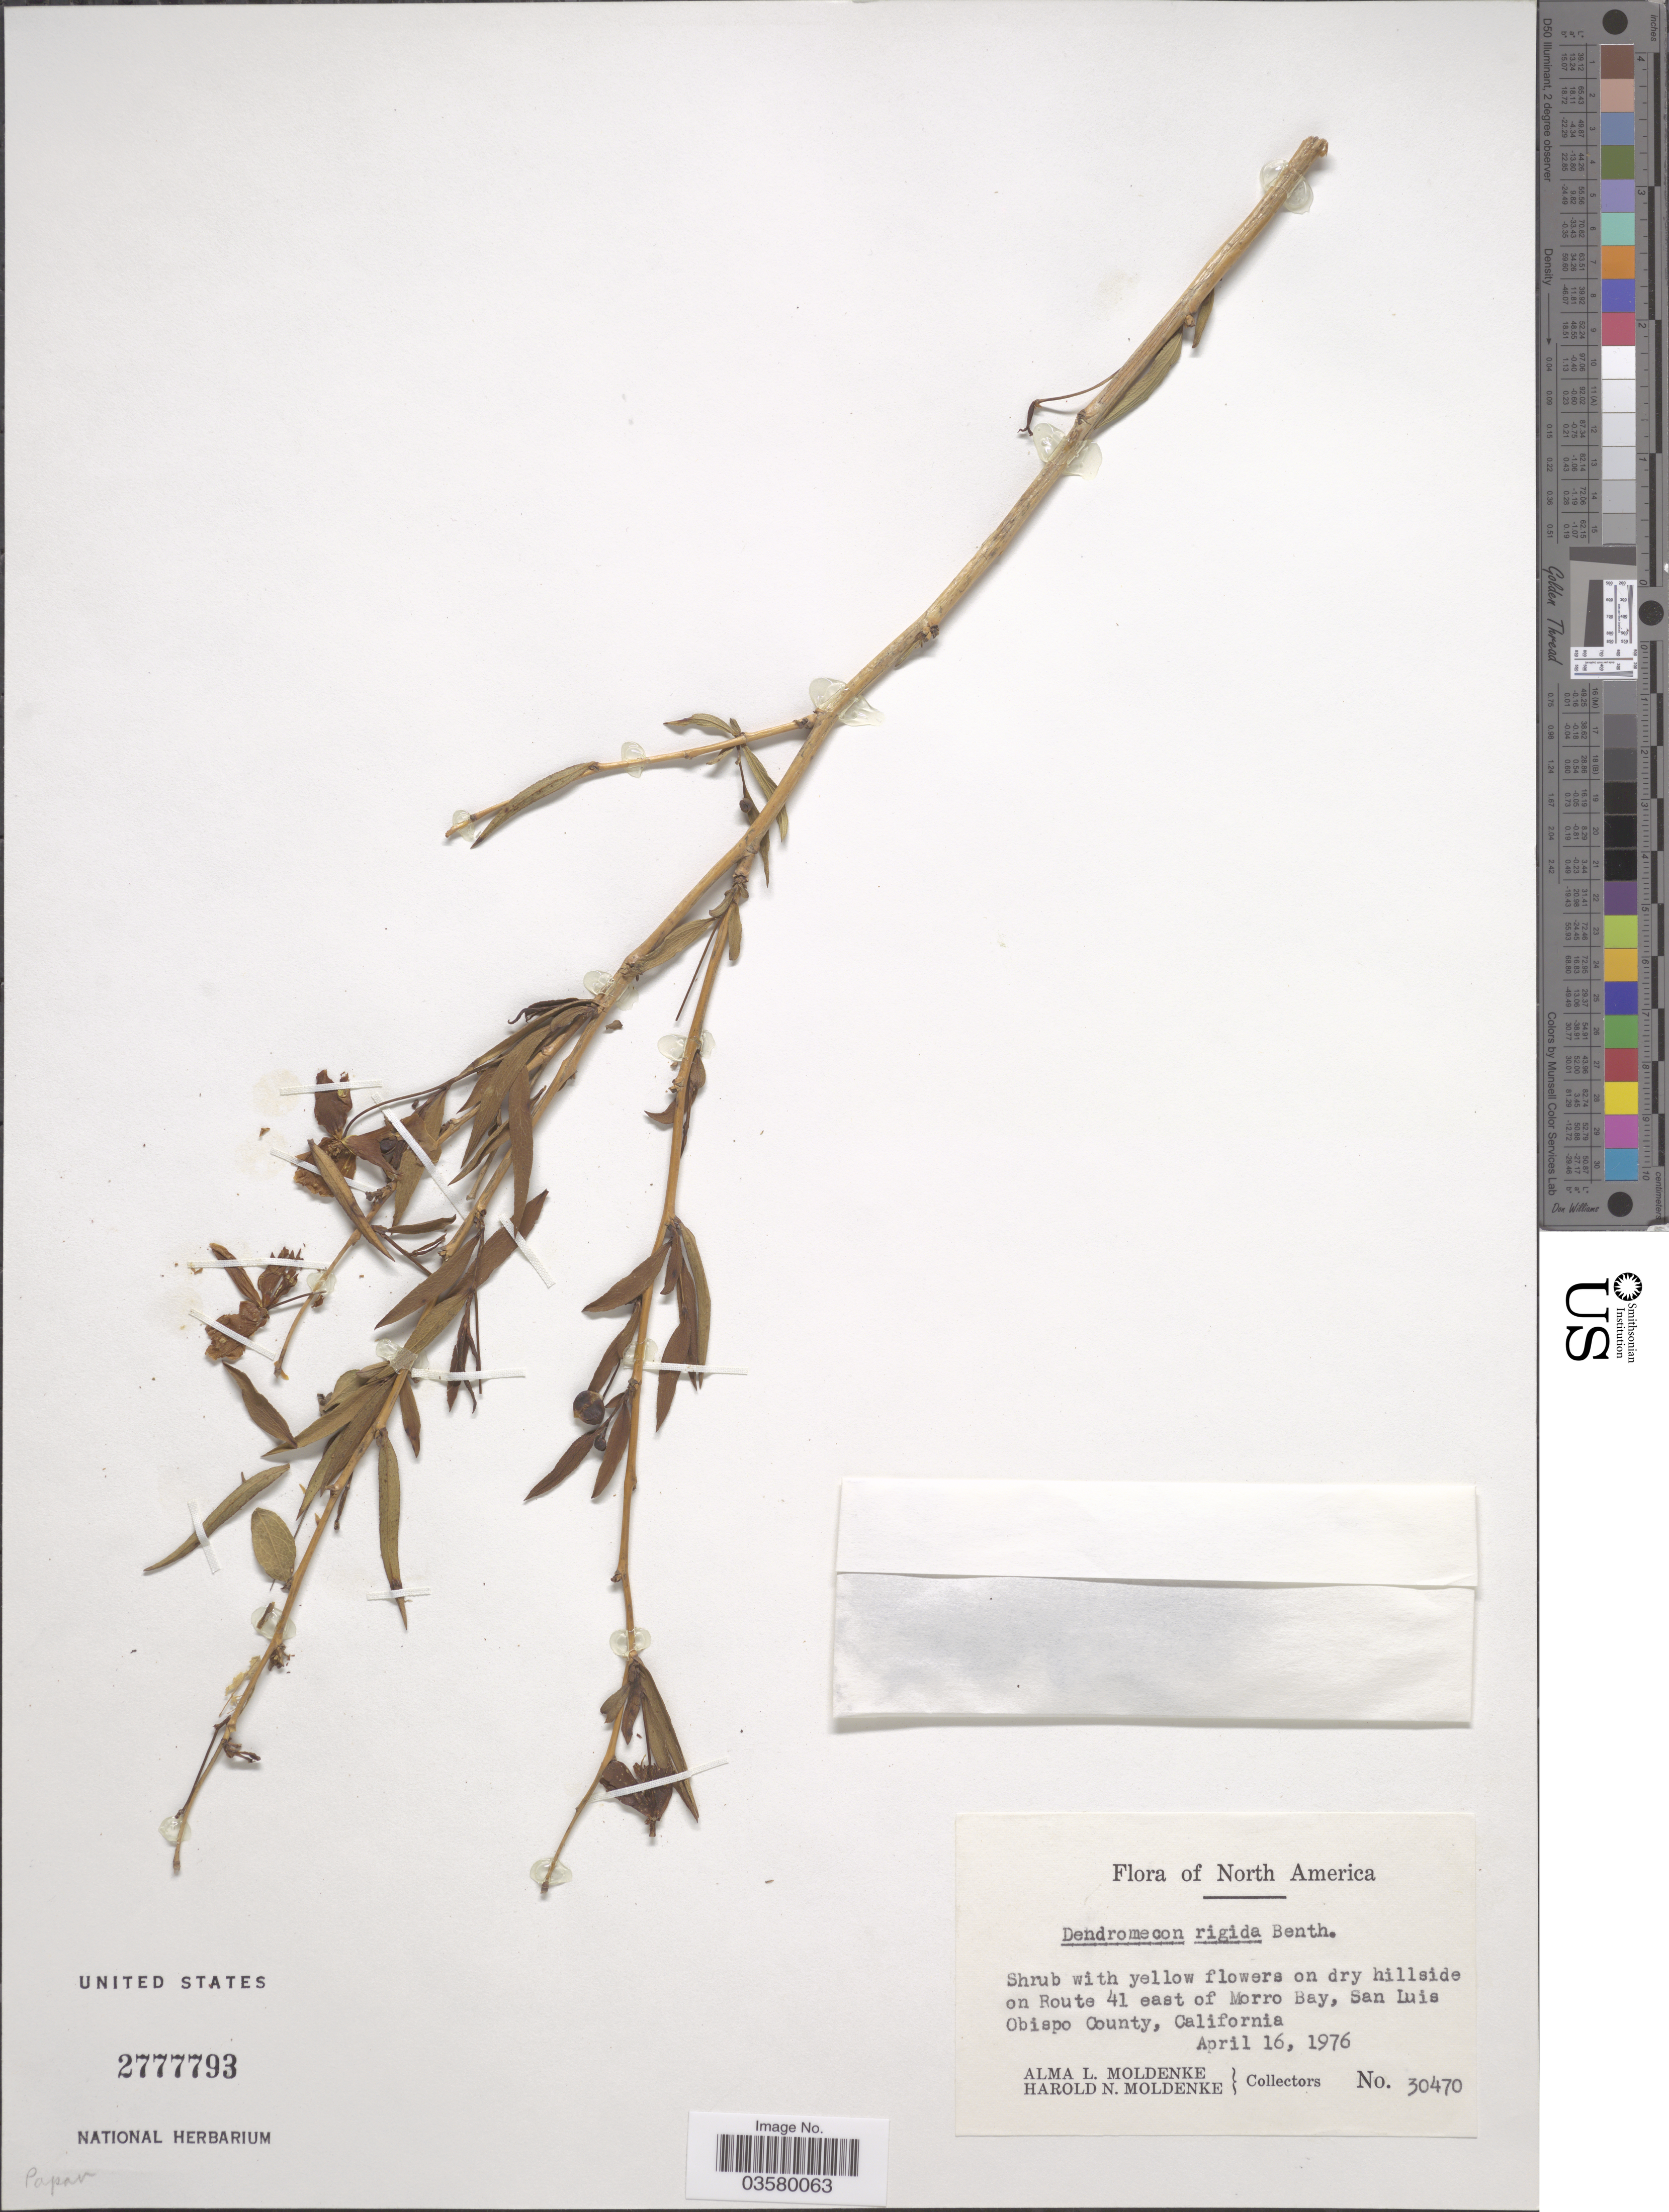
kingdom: Plantae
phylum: Tracheophyta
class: Magnoliopsida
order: Ranunculales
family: Papaveraceae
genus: Dendromecon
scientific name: Dendromecon rigida subsp. rigida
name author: Benth.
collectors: A. L. Moldenke & H. N. Moldenke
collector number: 30470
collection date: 1976-04-16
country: United States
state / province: California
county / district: San Luis Obispo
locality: On dry hillside on Route 41 east of Morro Bay, San Luis Obispo County.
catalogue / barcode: US 2777793